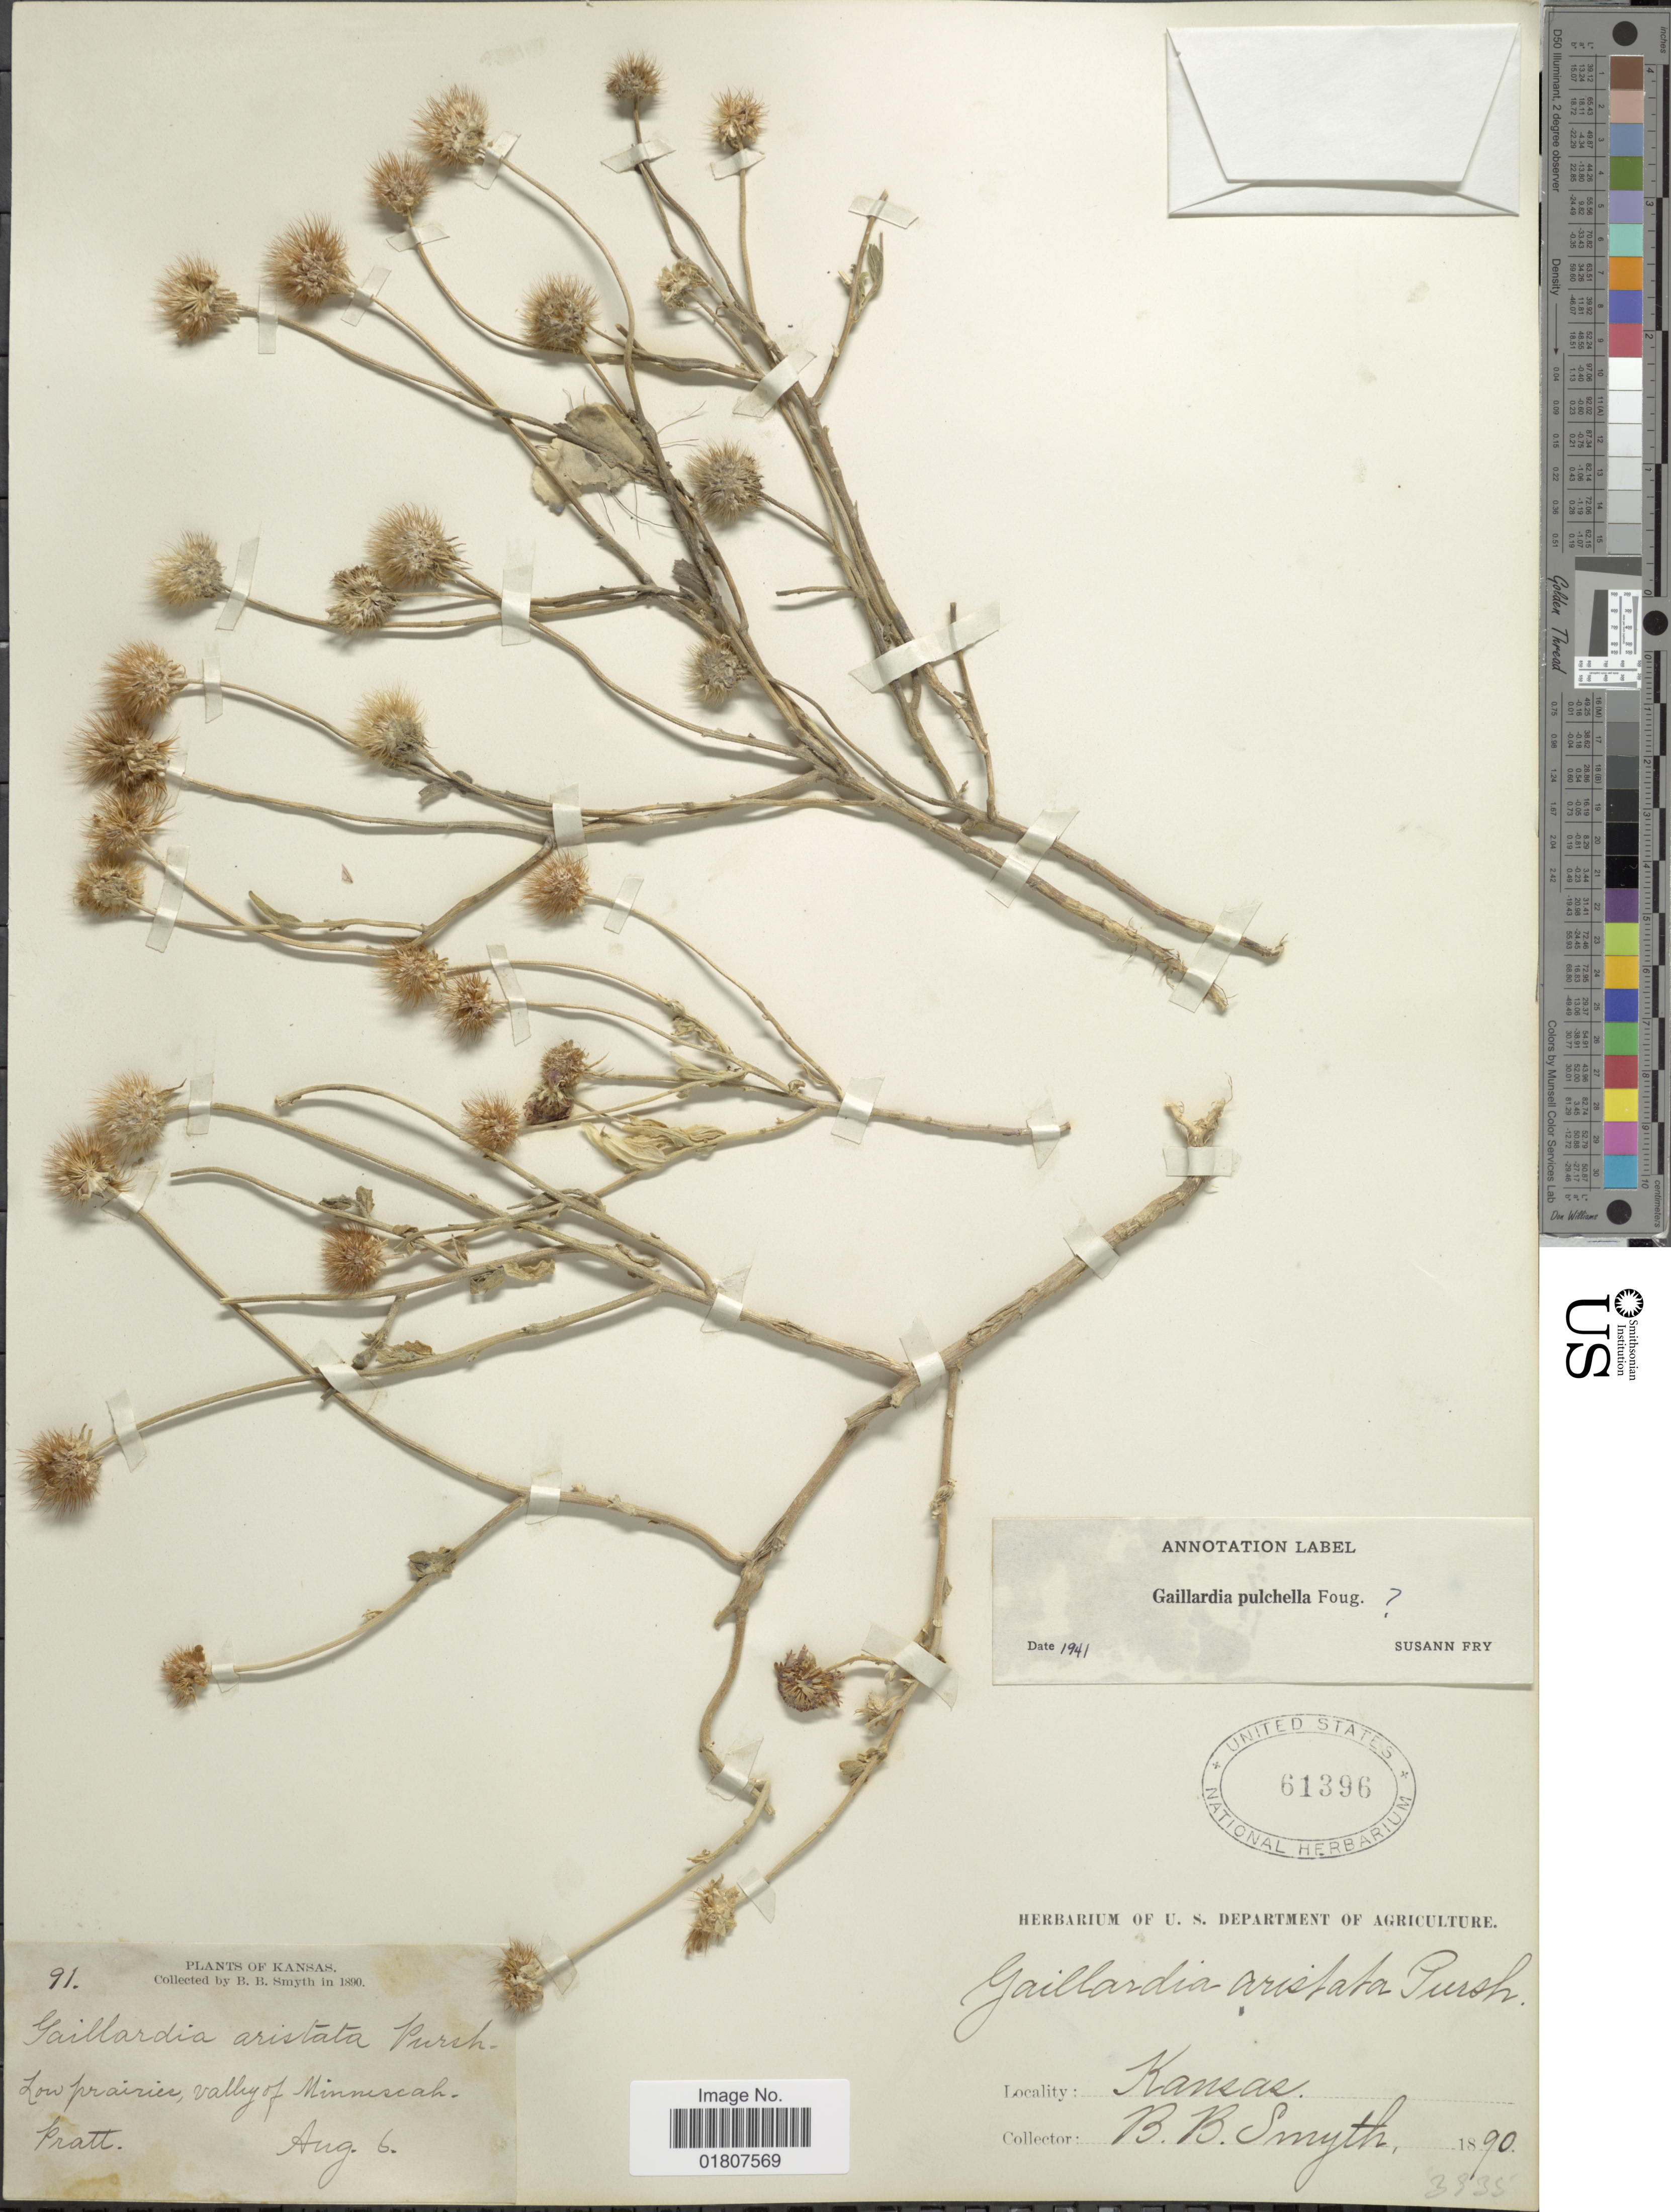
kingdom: Plantae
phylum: Tracheophyta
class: Magnoliopsida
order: Asterales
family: Asteraceae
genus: Gaillardia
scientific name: Gaillardia pulchella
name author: Foug.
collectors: B. Smyth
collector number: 91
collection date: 1890-08-06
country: United States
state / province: Kansas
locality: Low prairies, valley of Minnescah. Pratt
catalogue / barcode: US 61396